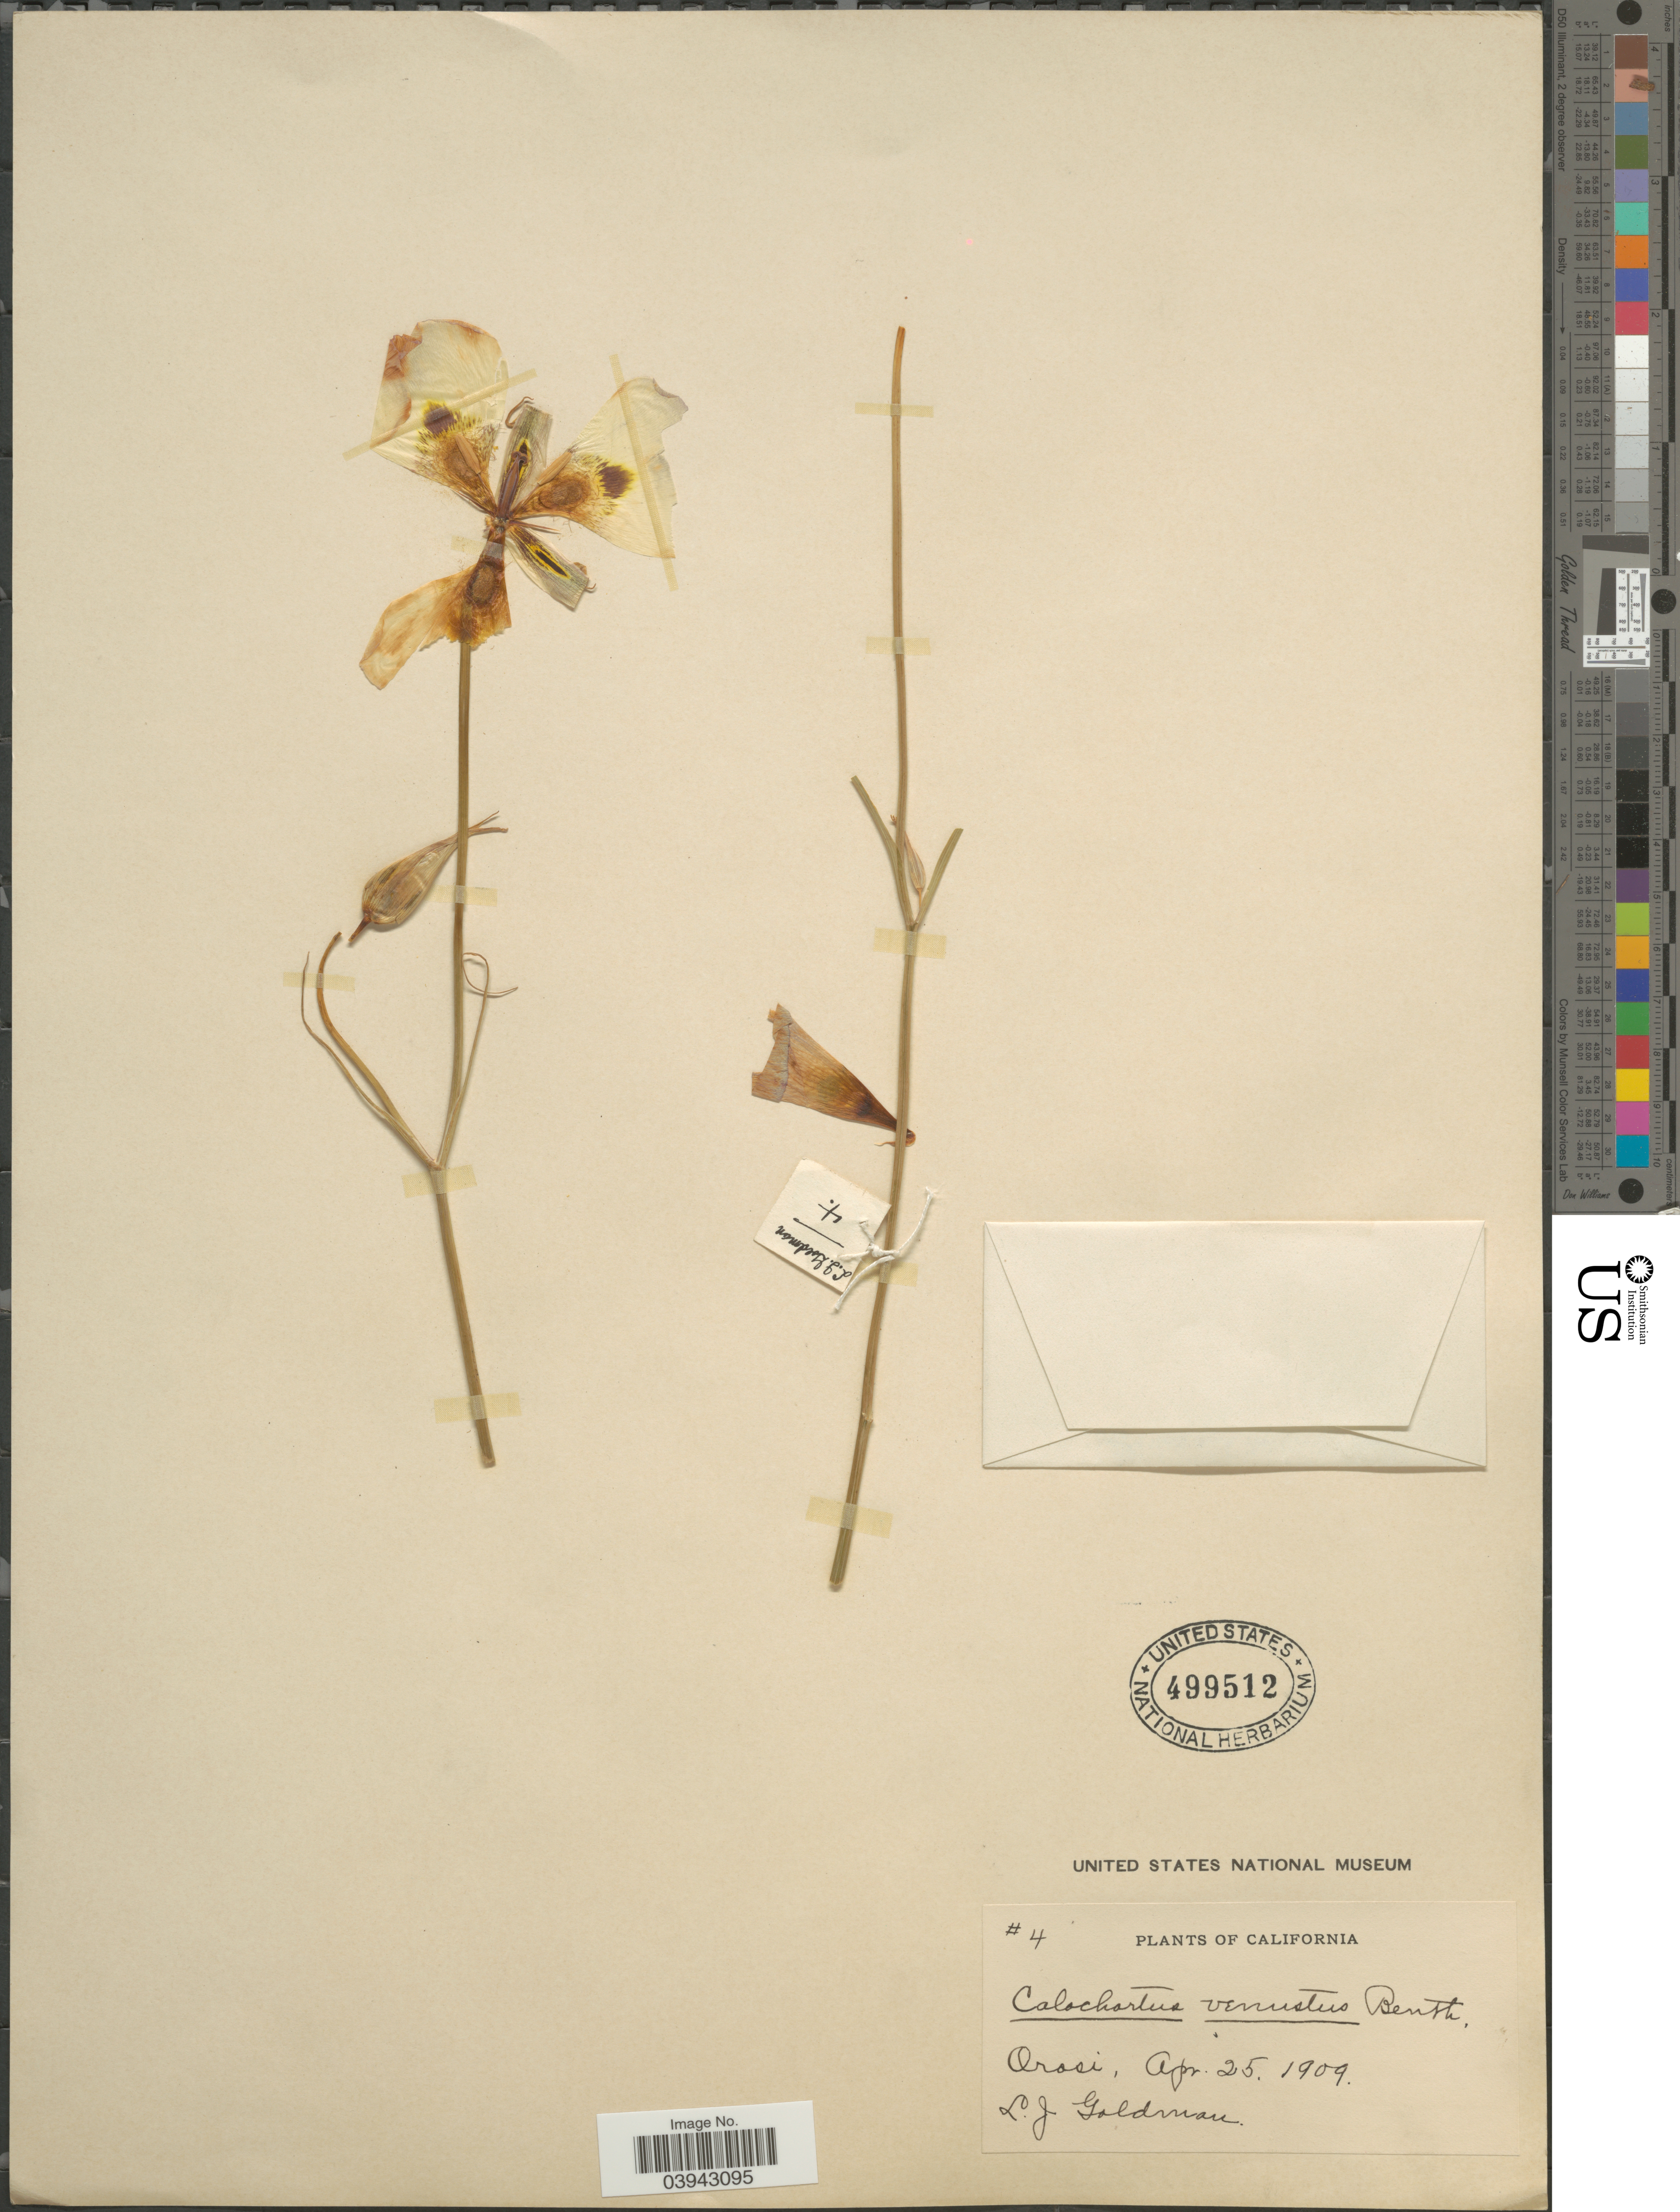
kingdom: Plantae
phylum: Tracheophyta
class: Liliopsida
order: Liliales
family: Liliaceae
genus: Calochortus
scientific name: Calochortus venustus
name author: Douglas ex Benth.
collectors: L. Goldman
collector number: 4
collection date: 1909-04-25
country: United States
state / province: California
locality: Orosi.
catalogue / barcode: US 499512